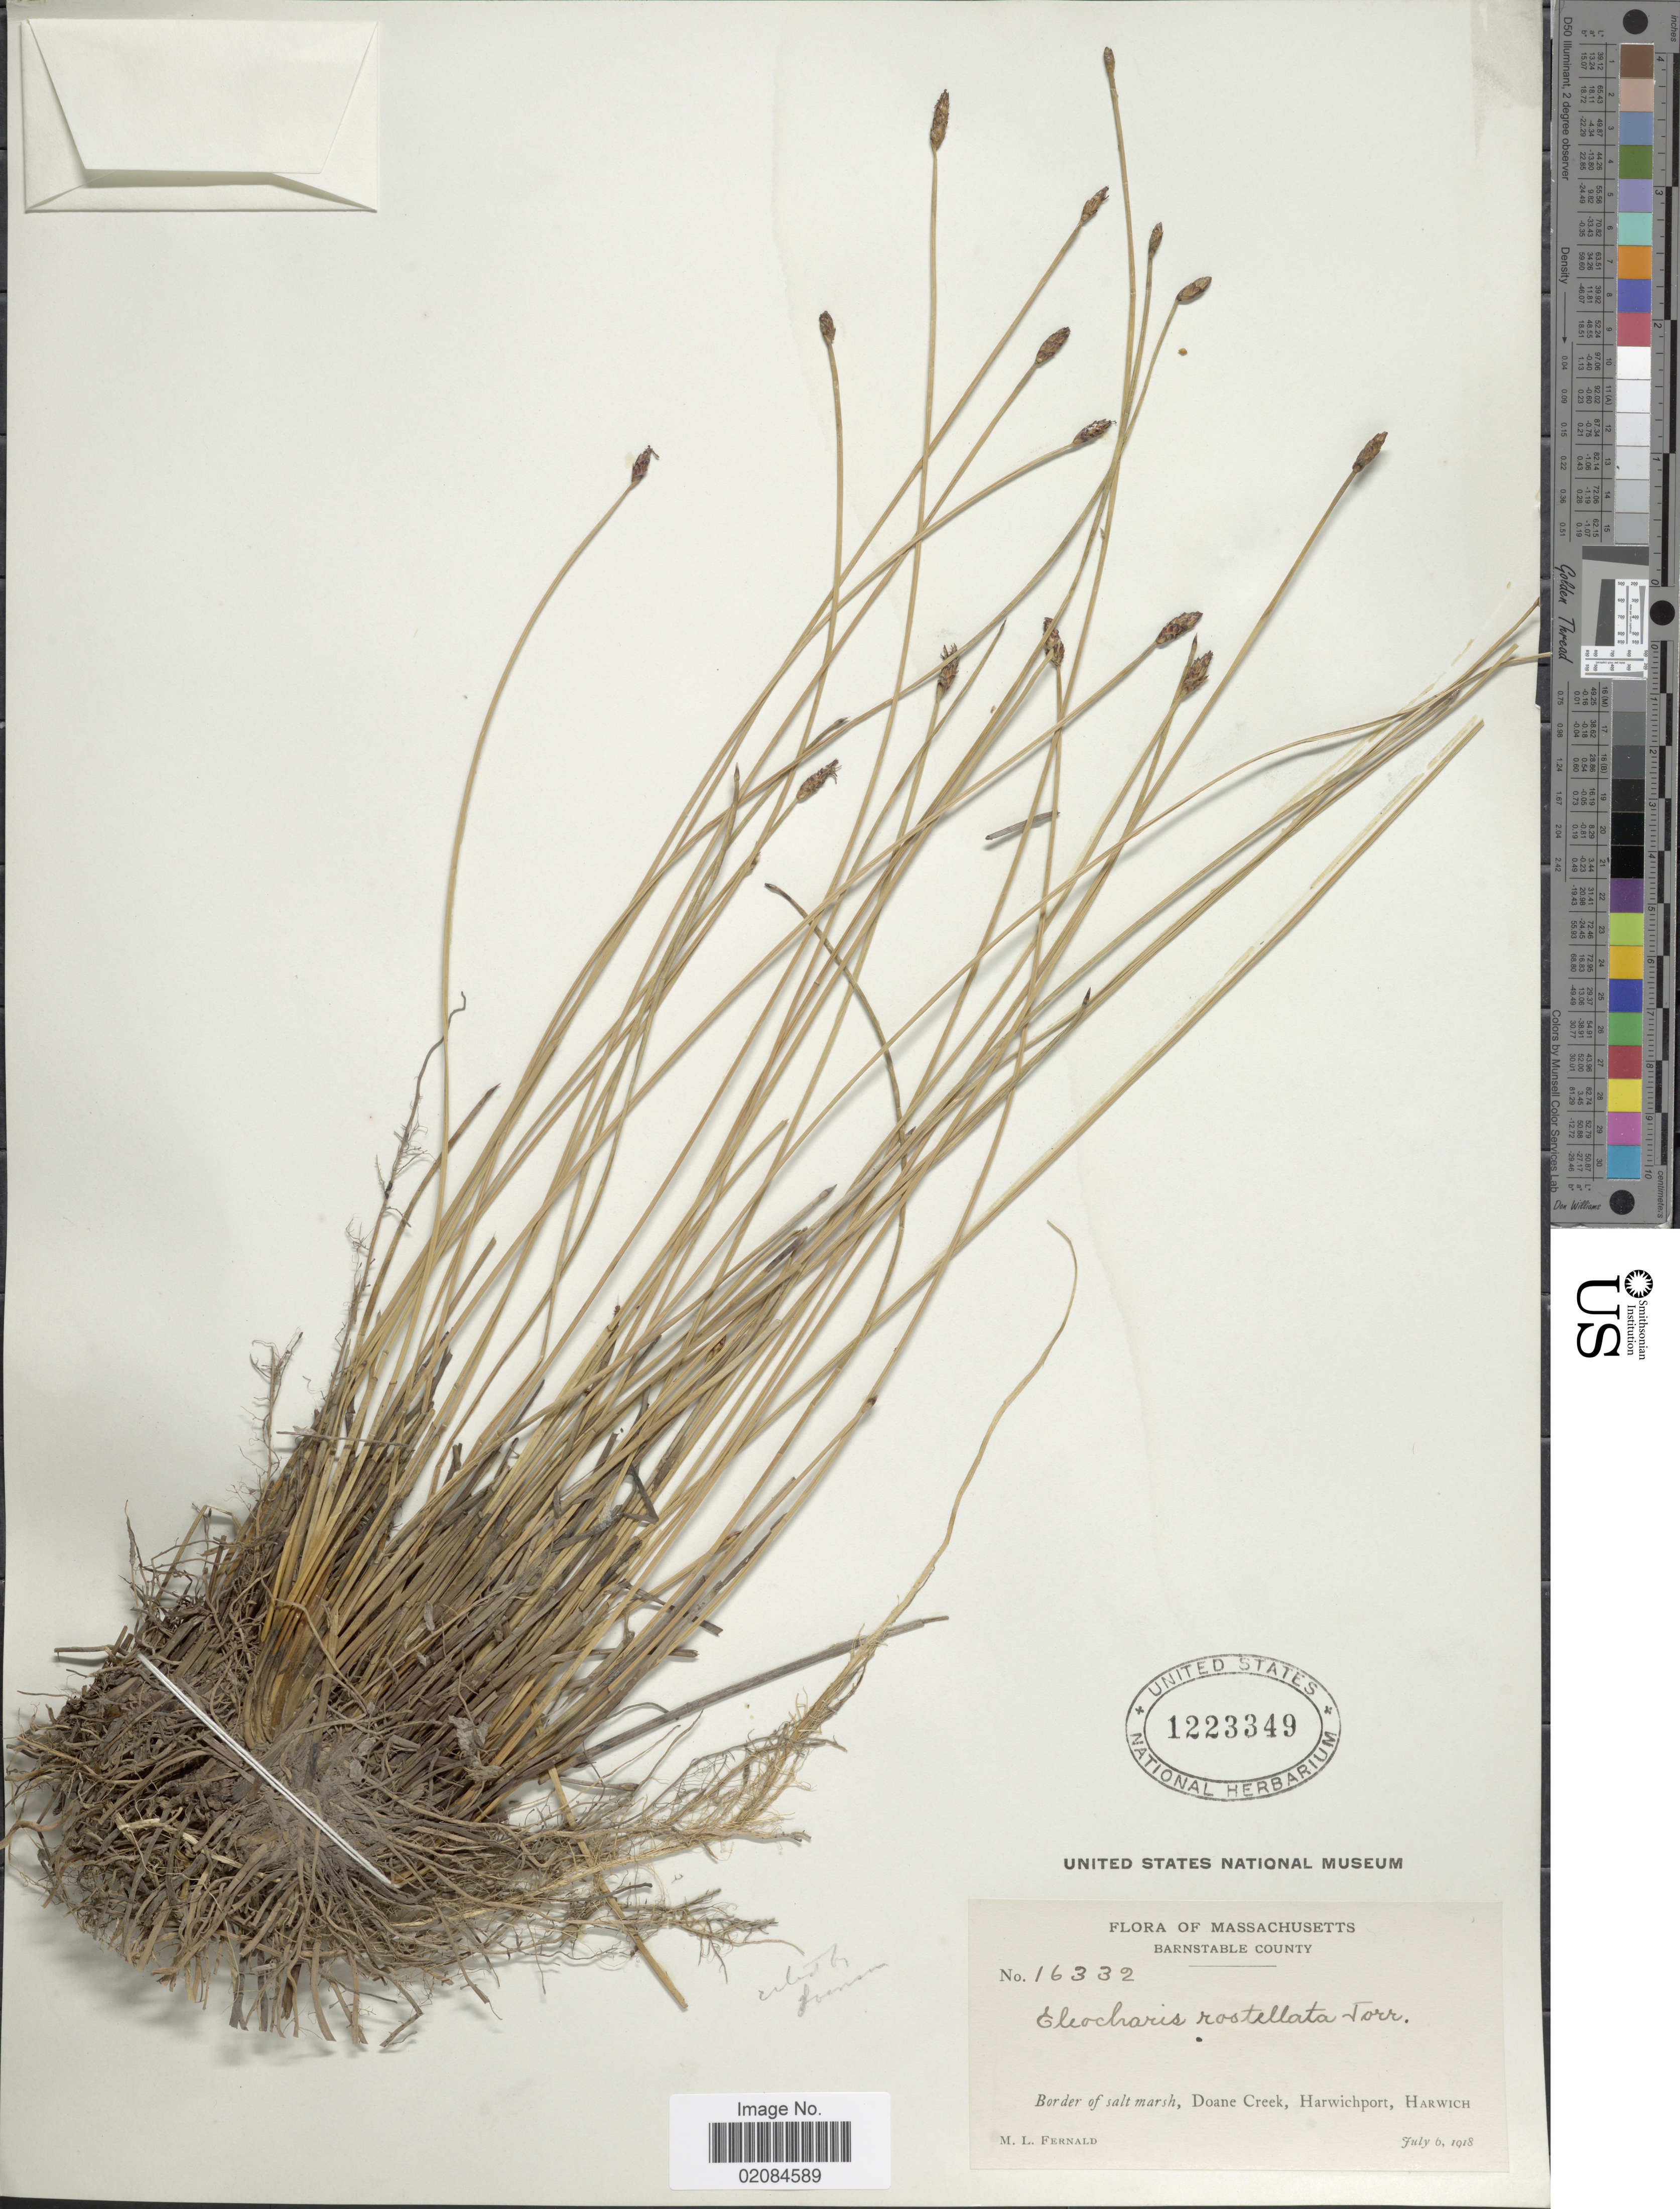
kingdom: Plantae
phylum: Tracheophyta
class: Liliopsida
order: Poales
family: Cyperaceae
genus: Eleocharis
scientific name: Eleocharis rostellata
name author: (Torr.) Torr.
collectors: M. L. Fernald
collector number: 16332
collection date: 1918-07-06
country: United States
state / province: Massachusetts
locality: Barnstable County. Border of salt marshes, Doane Creek, Harwichport, Harwich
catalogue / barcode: US 1223349